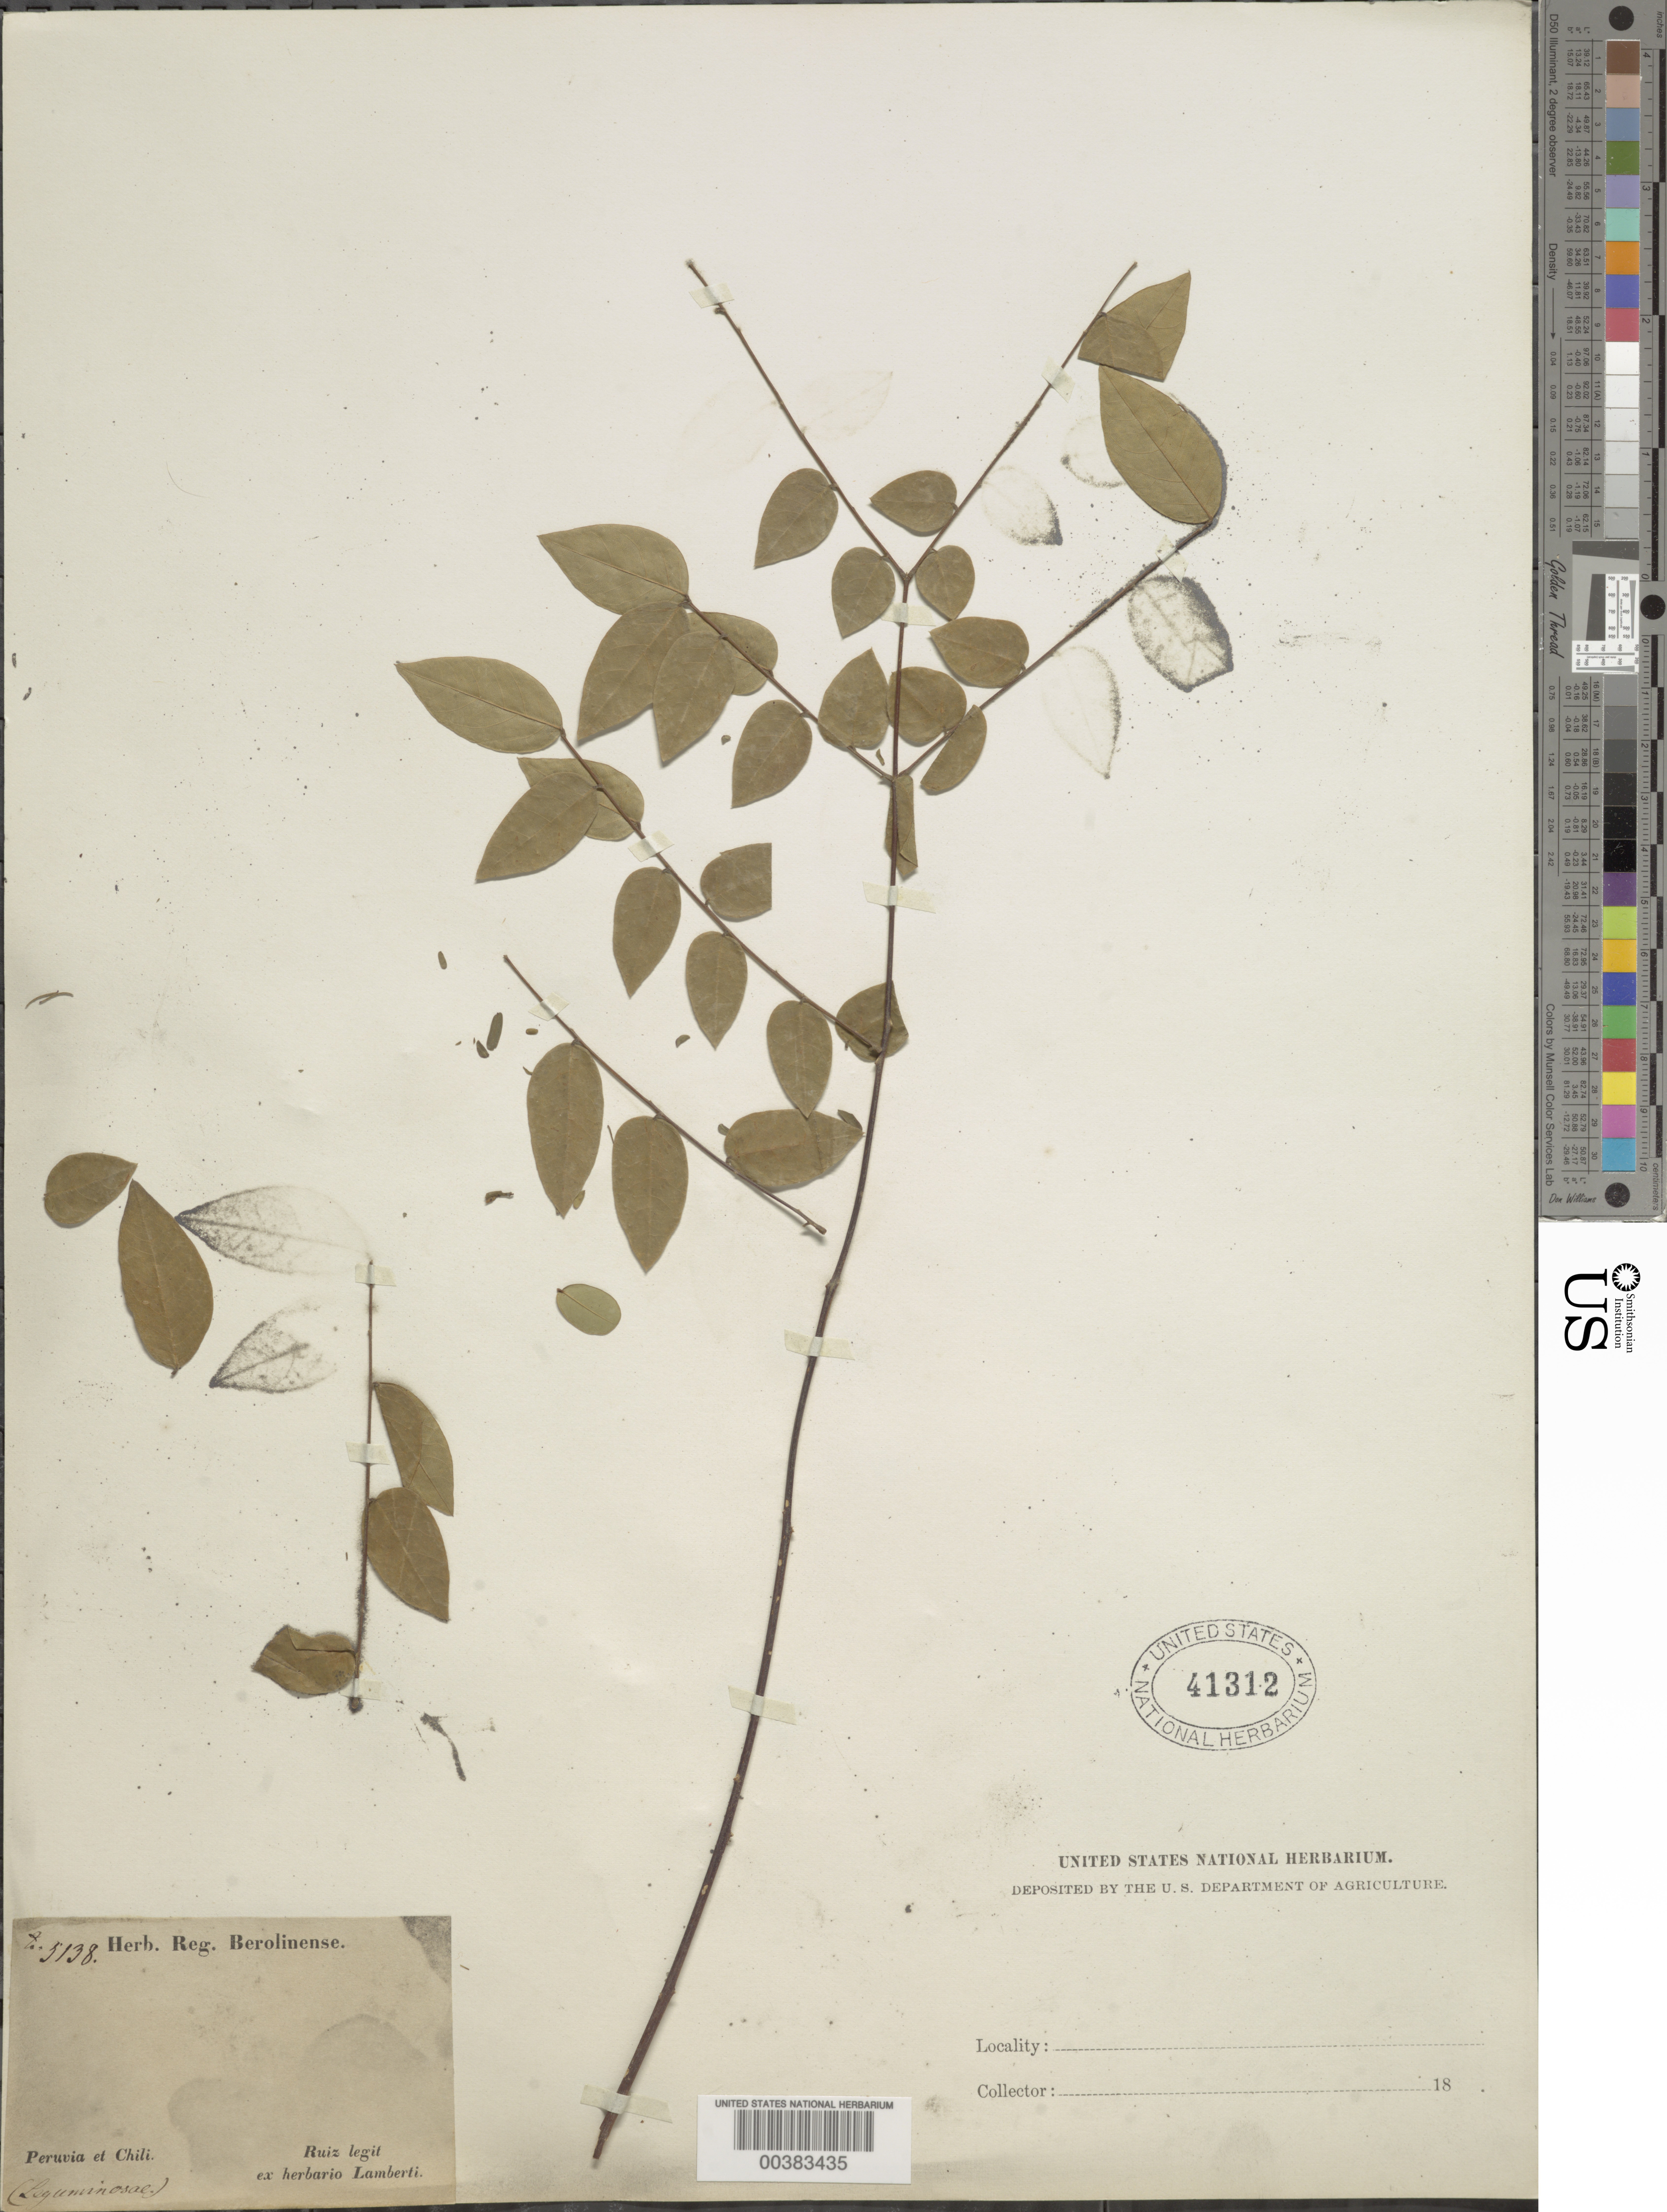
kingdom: Plantae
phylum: Tracheophyta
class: Magnoliopsida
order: Fabales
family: Fabaceae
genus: Caesalpinia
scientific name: Caesalpinia sp.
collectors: H. Ruiz López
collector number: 5138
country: Chile / Peru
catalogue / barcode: US 41312